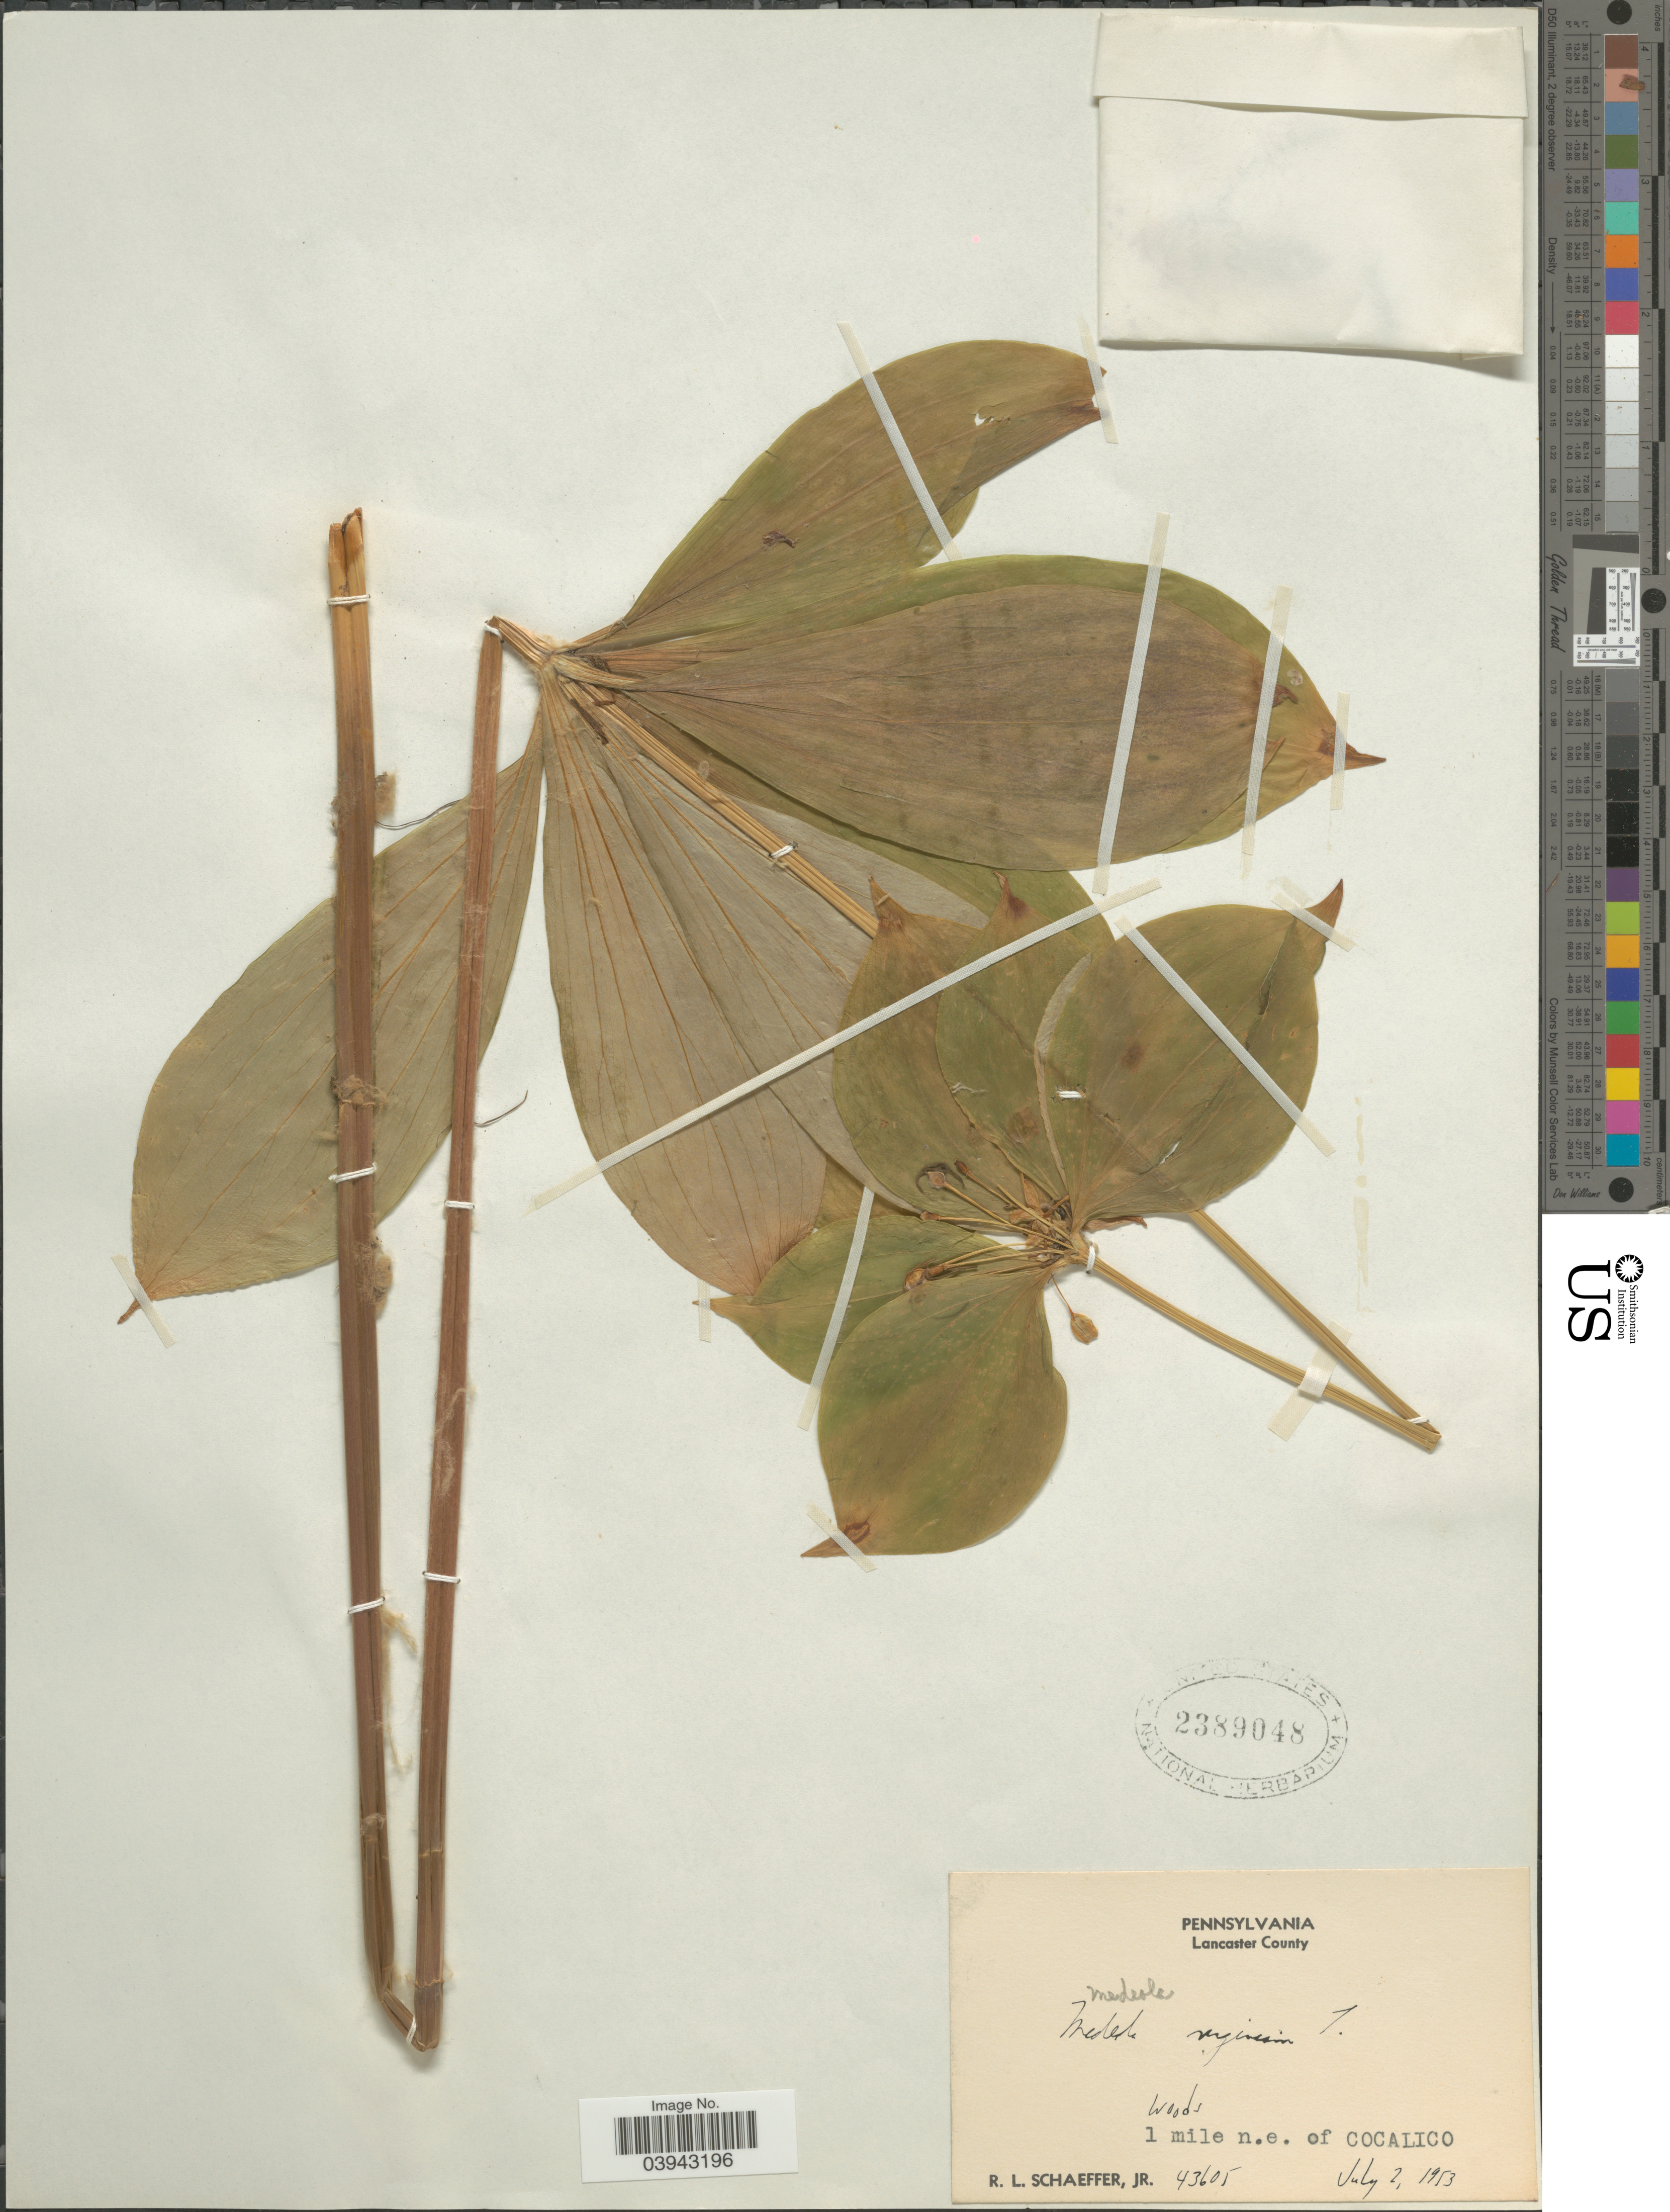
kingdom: Plantae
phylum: Tracheophyta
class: Liliopsida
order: Liliales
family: Liliaceae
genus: Medeola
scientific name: Medeola virginiana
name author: (L.) Desf.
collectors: R. L. Schaeffer Jr.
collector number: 43605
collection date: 1953-07-02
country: United States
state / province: Pennsylvania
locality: Lancaster County. 1 mile n.e. of Cocalico.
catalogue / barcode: US 2389048